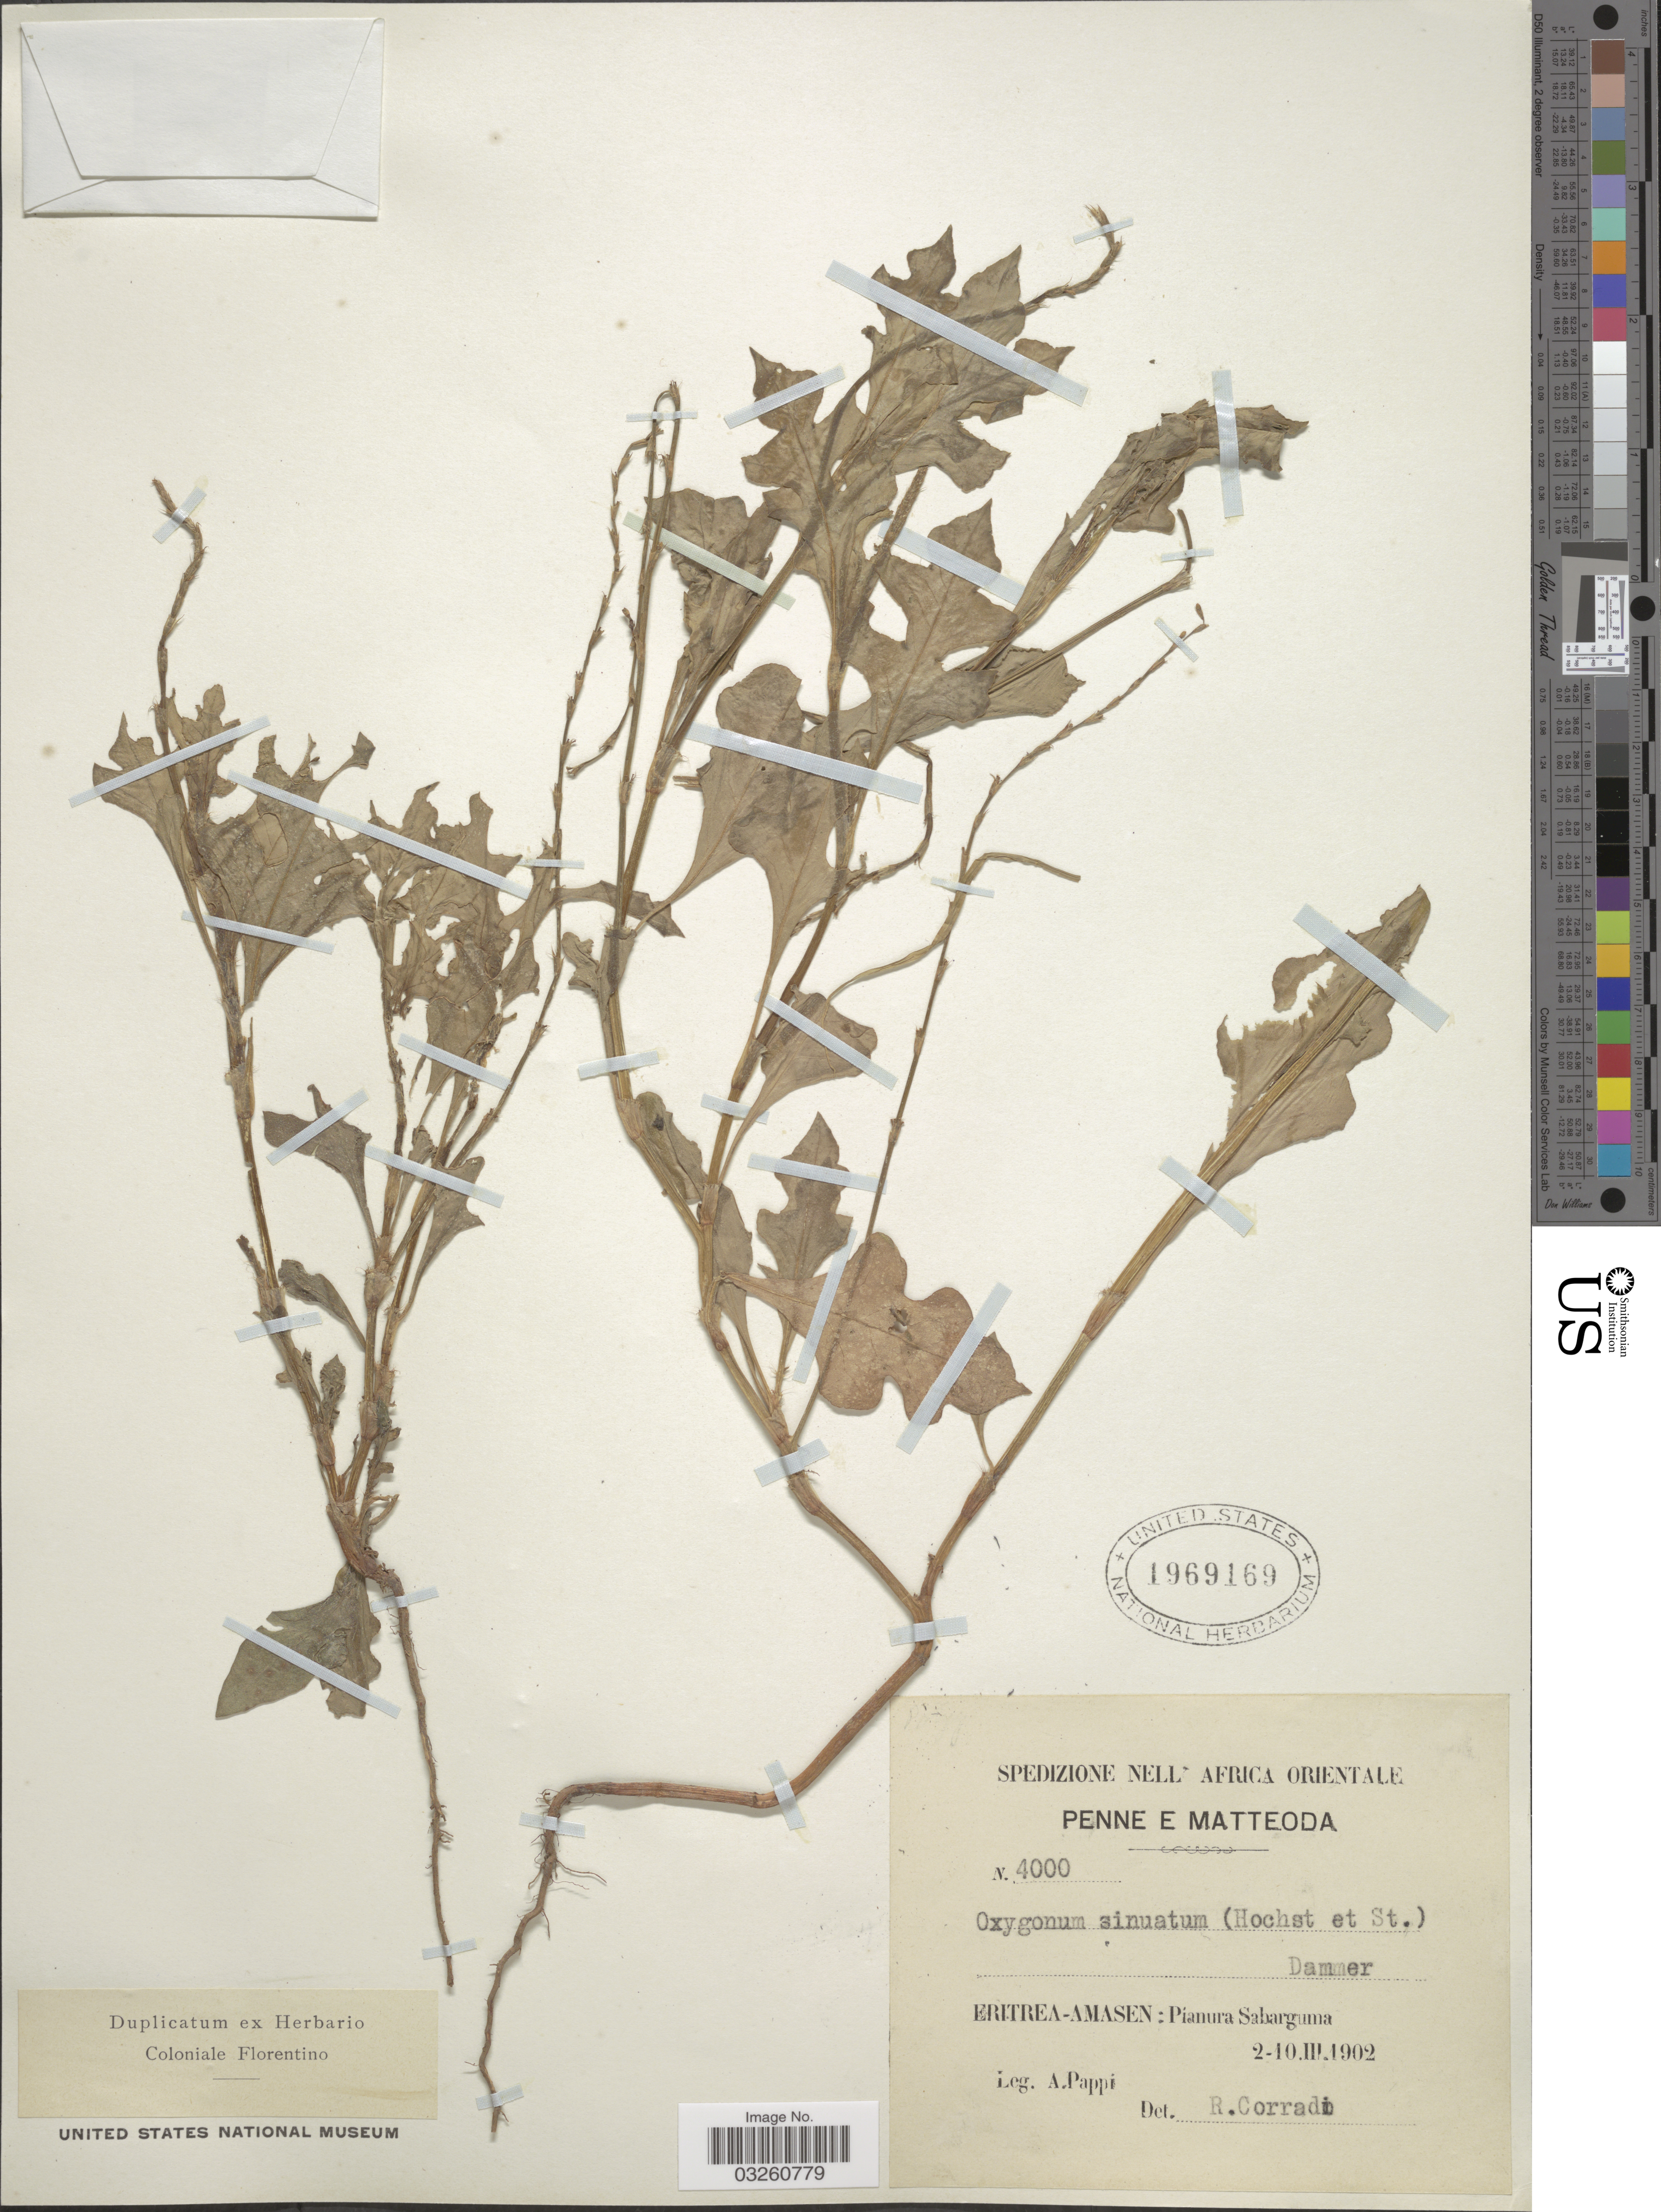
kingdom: Plantae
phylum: Tracheophyta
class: Magnoliopsida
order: Caryophyllales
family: Polygonaceae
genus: Oxygonum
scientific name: Oxygonum sinuatum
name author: (Hochst. ex Meisn.) Dammer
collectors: A. Pappi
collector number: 4000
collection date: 1902-03-02/1902-03-10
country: Eritrea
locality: Eritrea-Amasen: Pianura Sabarguma.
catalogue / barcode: US 1969169